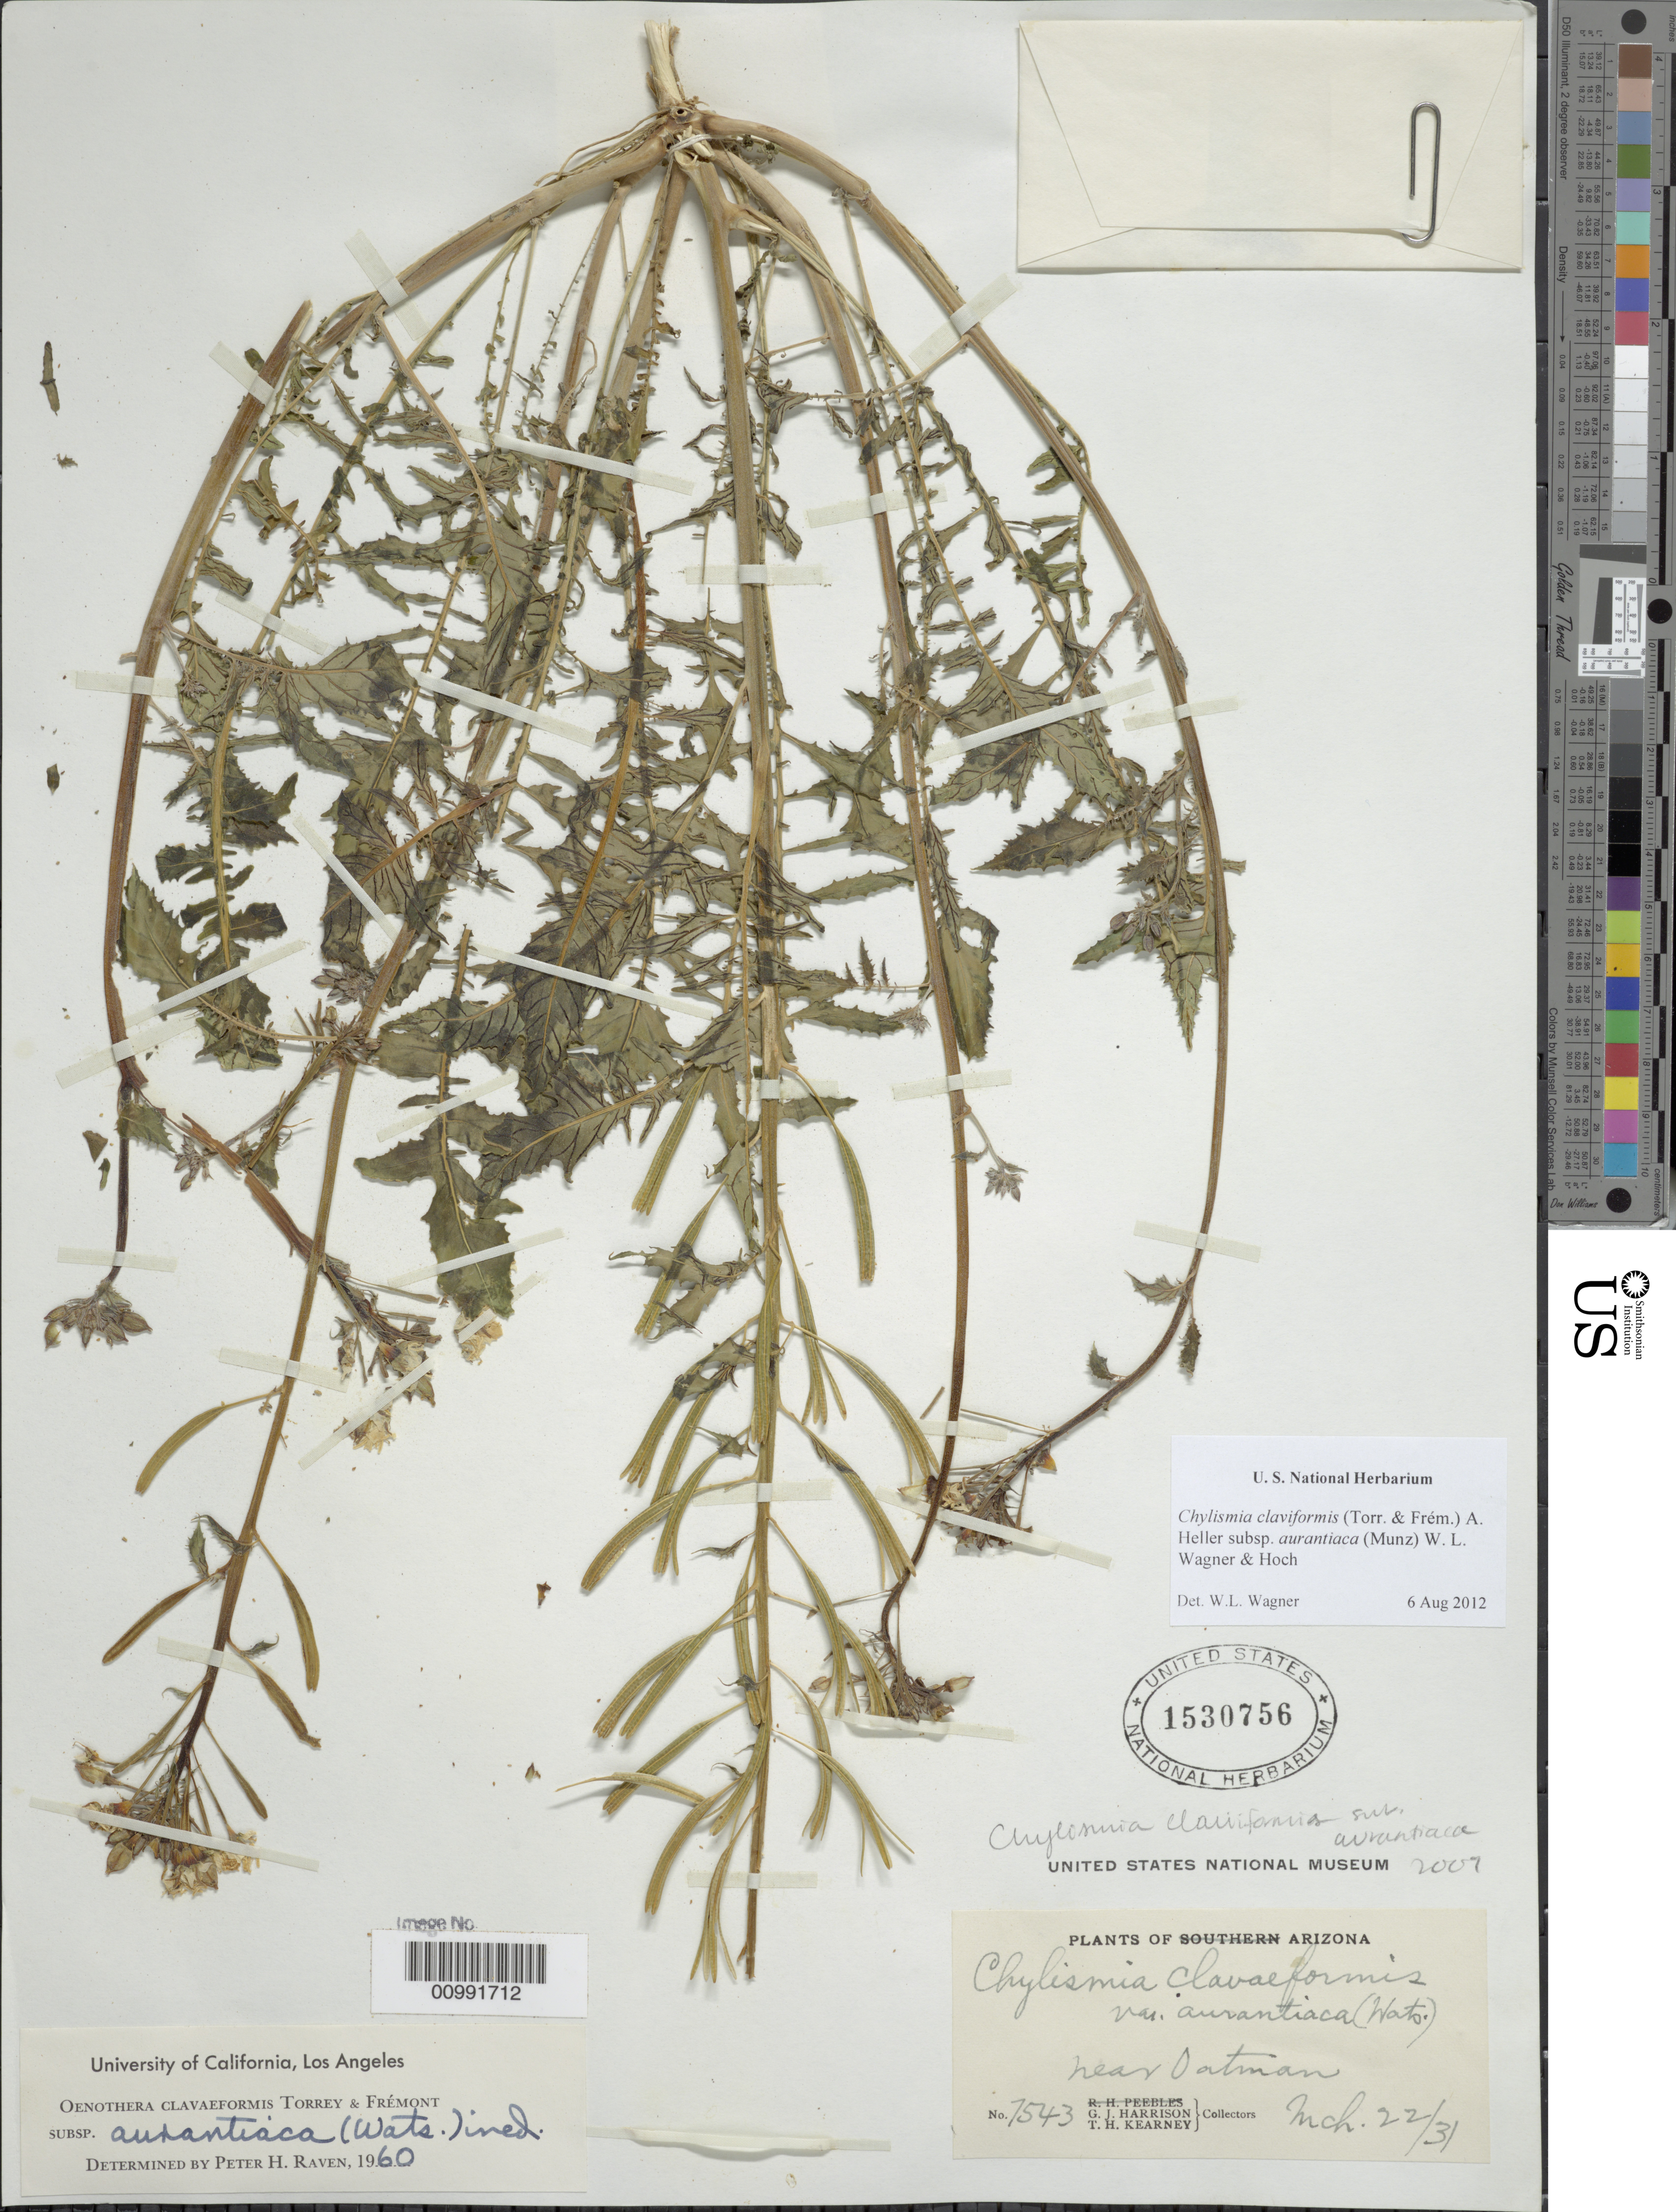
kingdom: Plantae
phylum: Tracheophyta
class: Magnoliopsida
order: Myrtales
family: Onagraceae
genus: Chylismia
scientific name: Chylismia claviformis subsp. aurantiaca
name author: (Munz) W.L. Wagner & Hoch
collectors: G. J. Harrison & T. H. Kearney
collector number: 7543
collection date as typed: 22 Mar 1931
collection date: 1931-03-22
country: United States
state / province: Arizona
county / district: Mohave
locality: Near Oatman.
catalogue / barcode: US 1530756